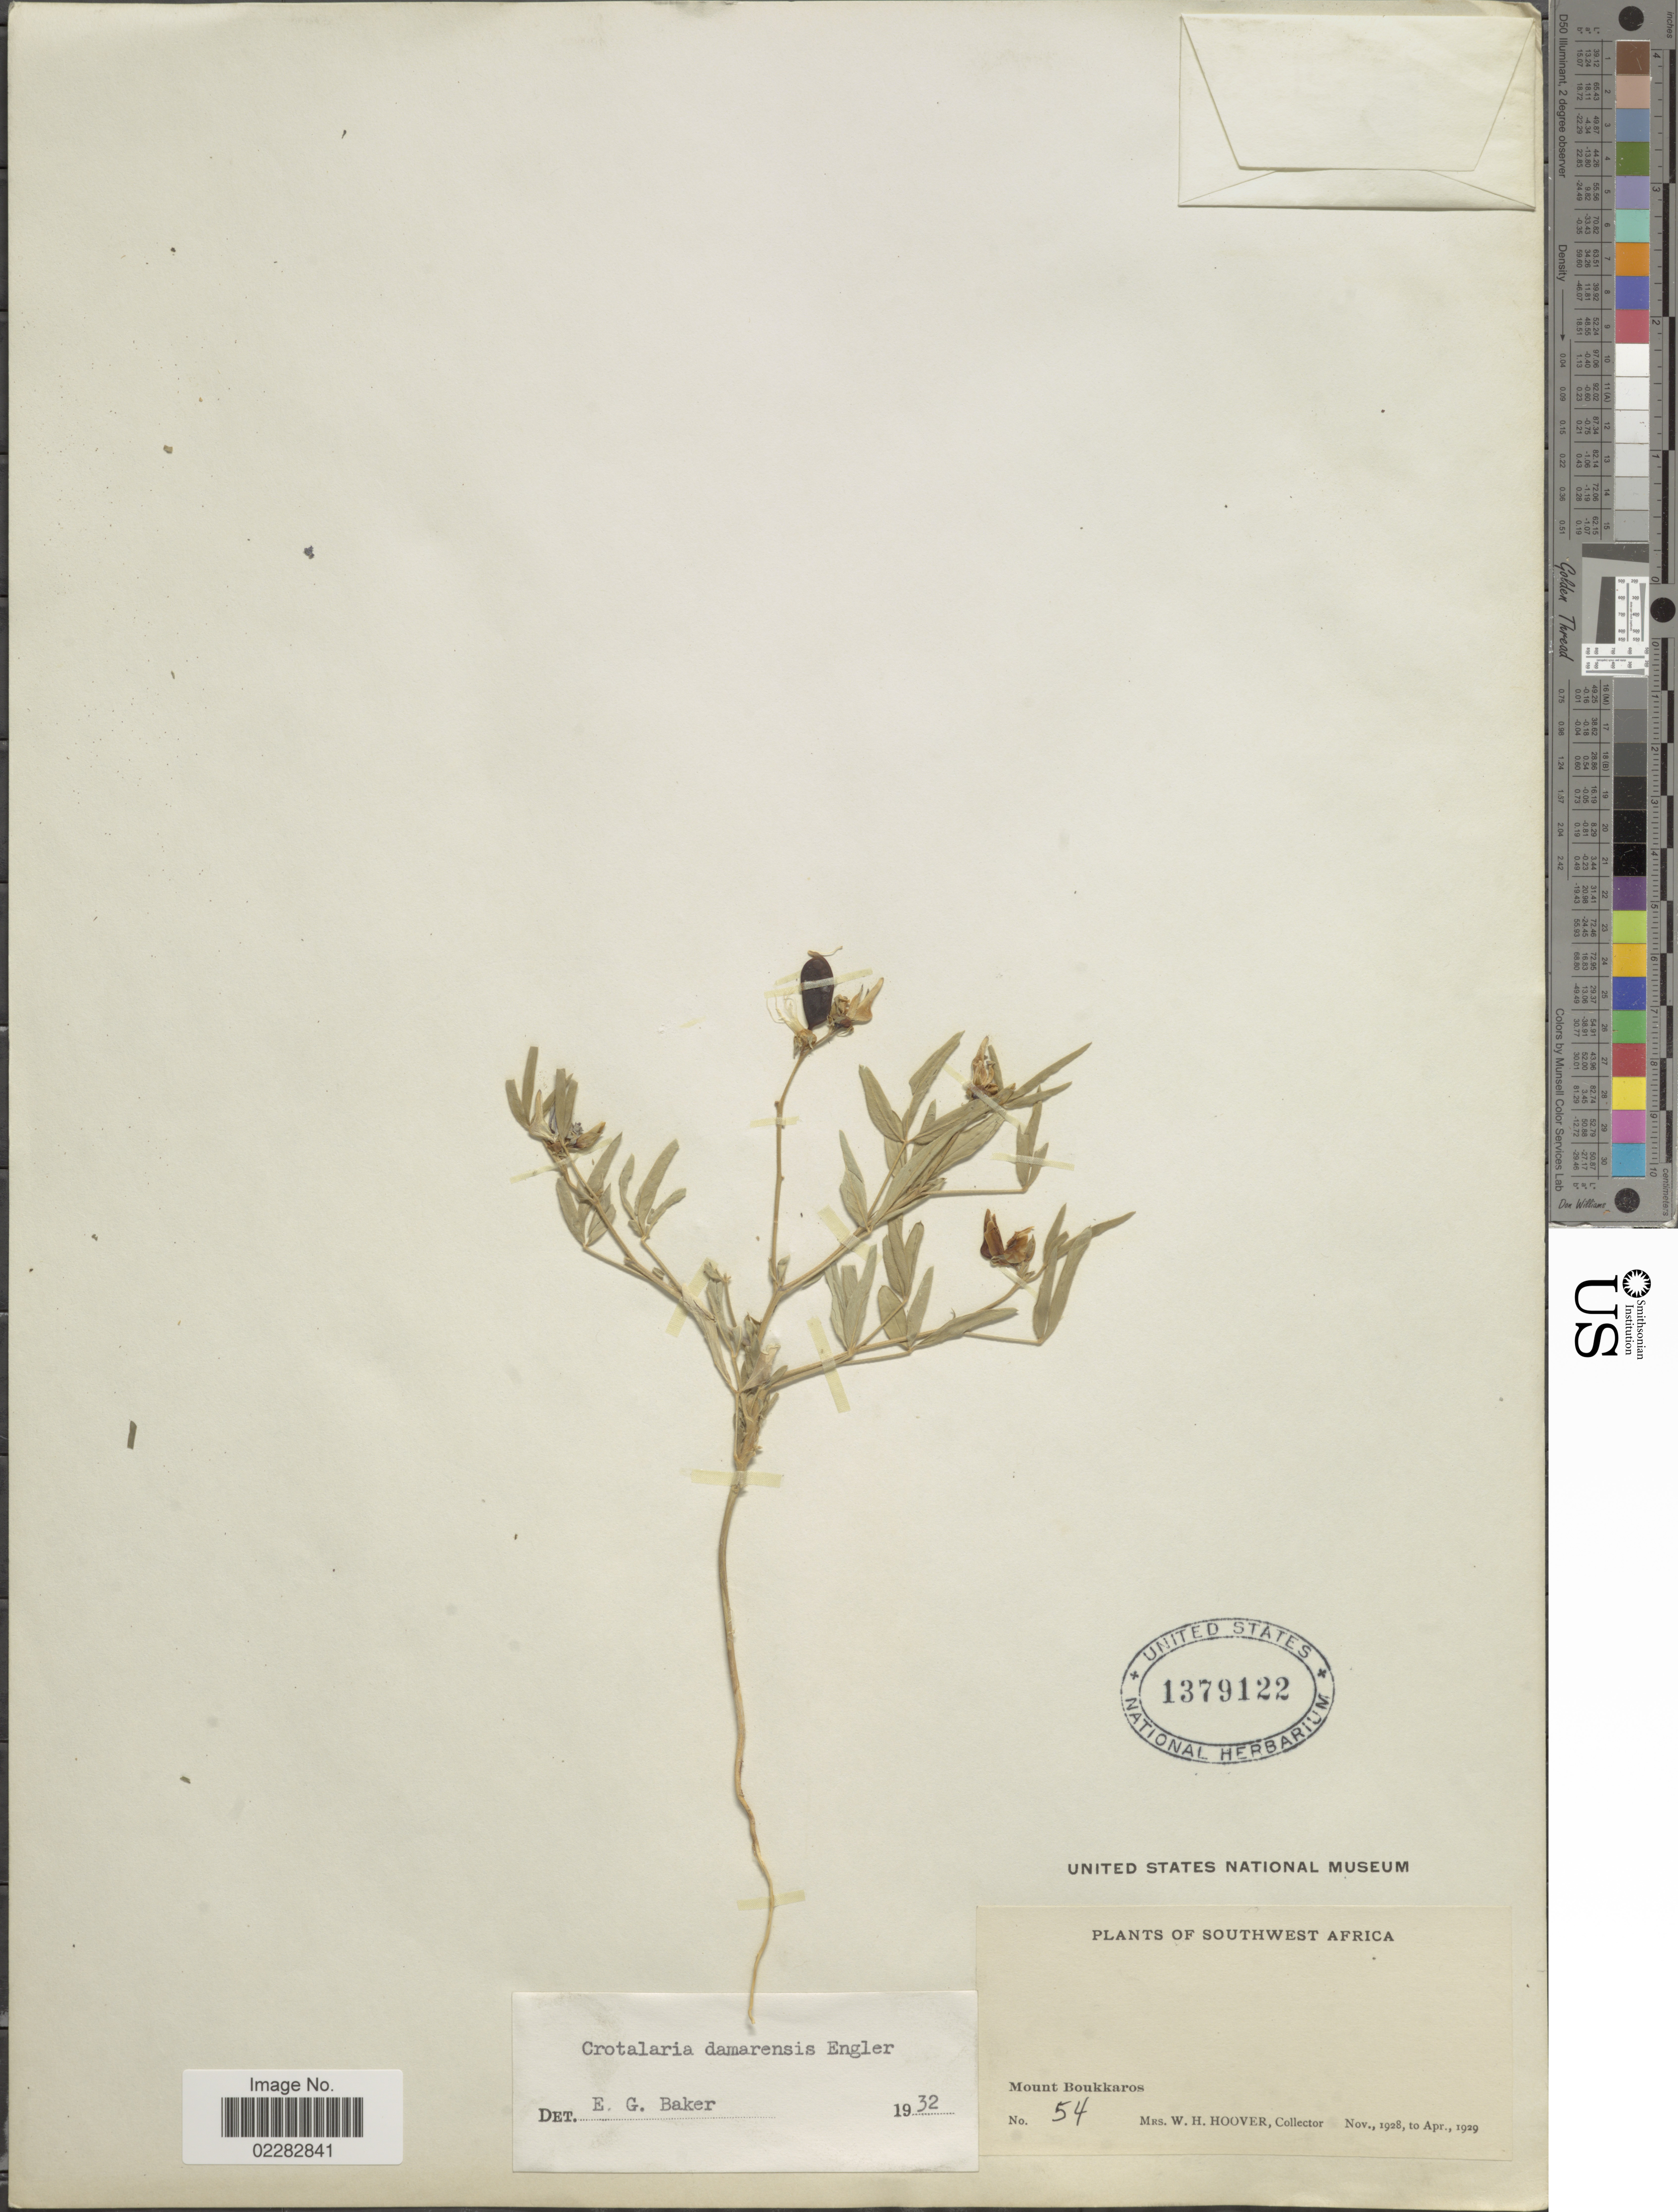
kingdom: Plantae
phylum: Tracheophyta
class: Magnoliopsida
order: Fabales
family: Fabaceae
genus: Crotalaria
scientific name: Crotalaria damarensis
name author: Engl.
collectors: W. H. Hoover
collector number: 54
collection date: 1928-11/1929-04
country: Namibia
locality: South West Africa, Mount Boukkaros.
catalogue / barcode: US 1379122